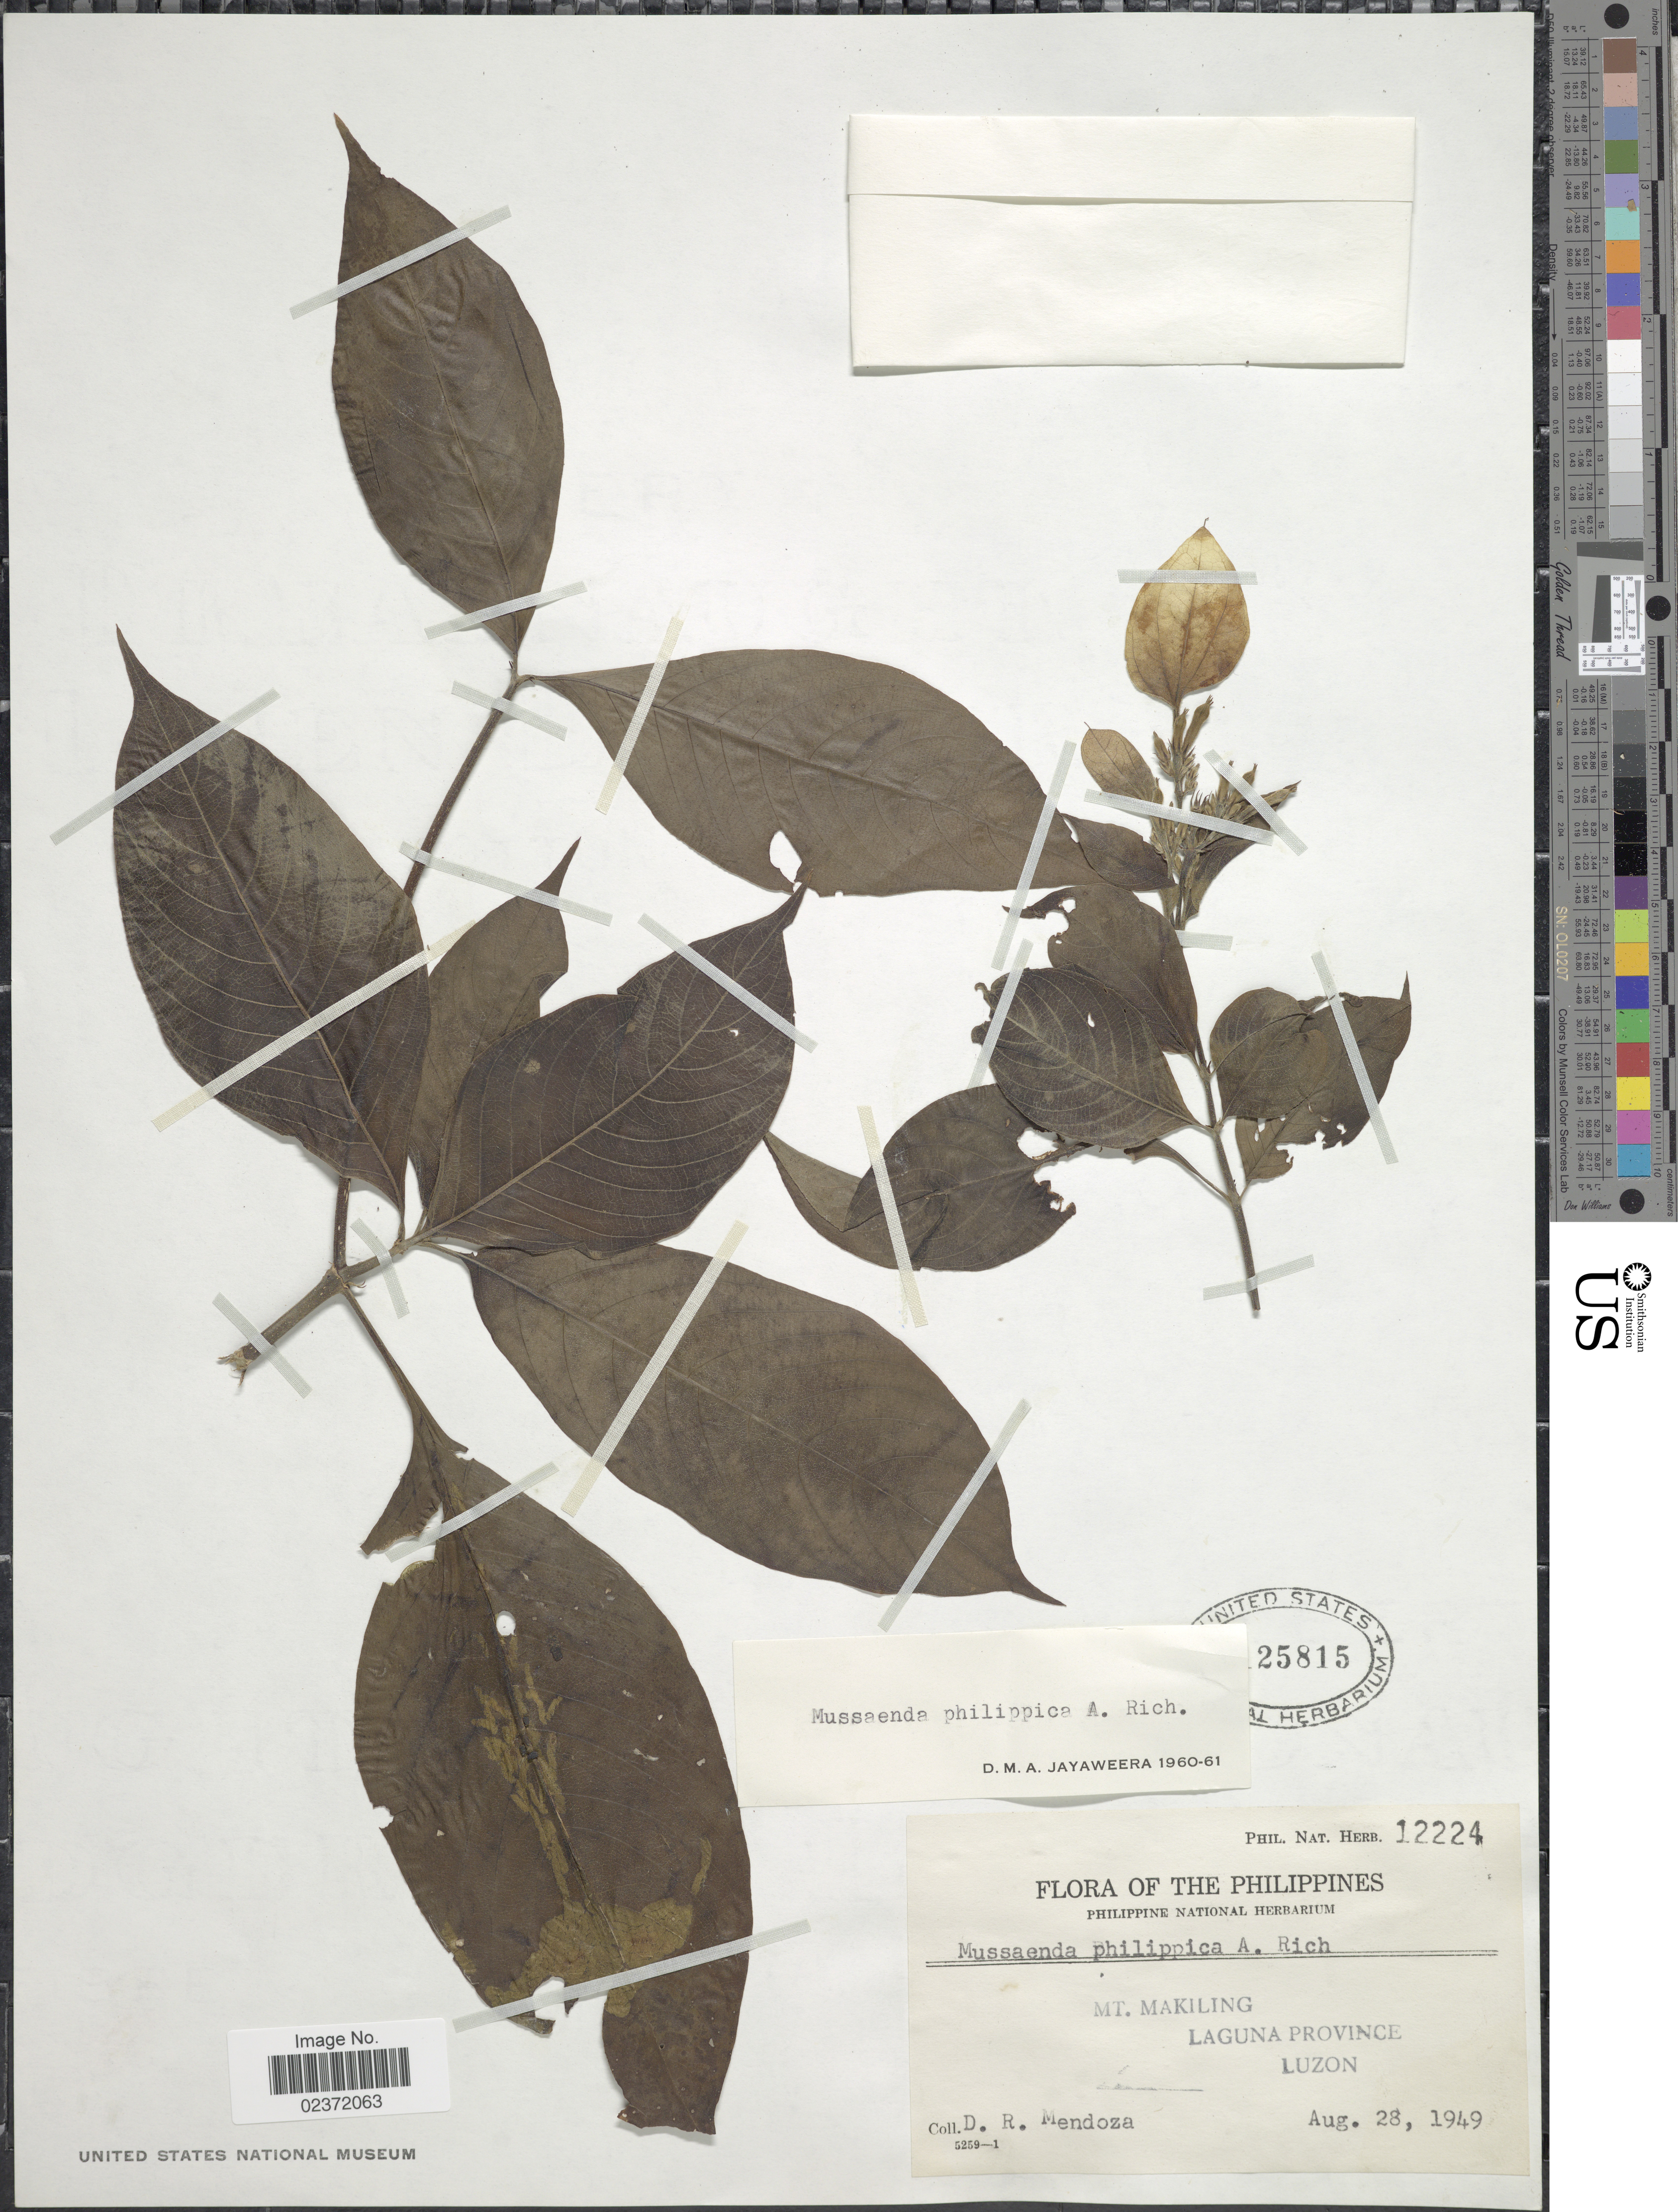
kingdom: Plantae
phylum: Tracheophyta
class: Magnoliopsida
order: Gentianales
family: Rubiaceae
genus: Mussaenda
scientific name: Mussaenda philippica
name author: A. Rich.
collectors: D. Mendoza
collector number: Phil. Nat. Herb. 12224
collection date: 1949-08-28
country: Philippines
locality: Mt. Makiling, Laguna Province, Luzon